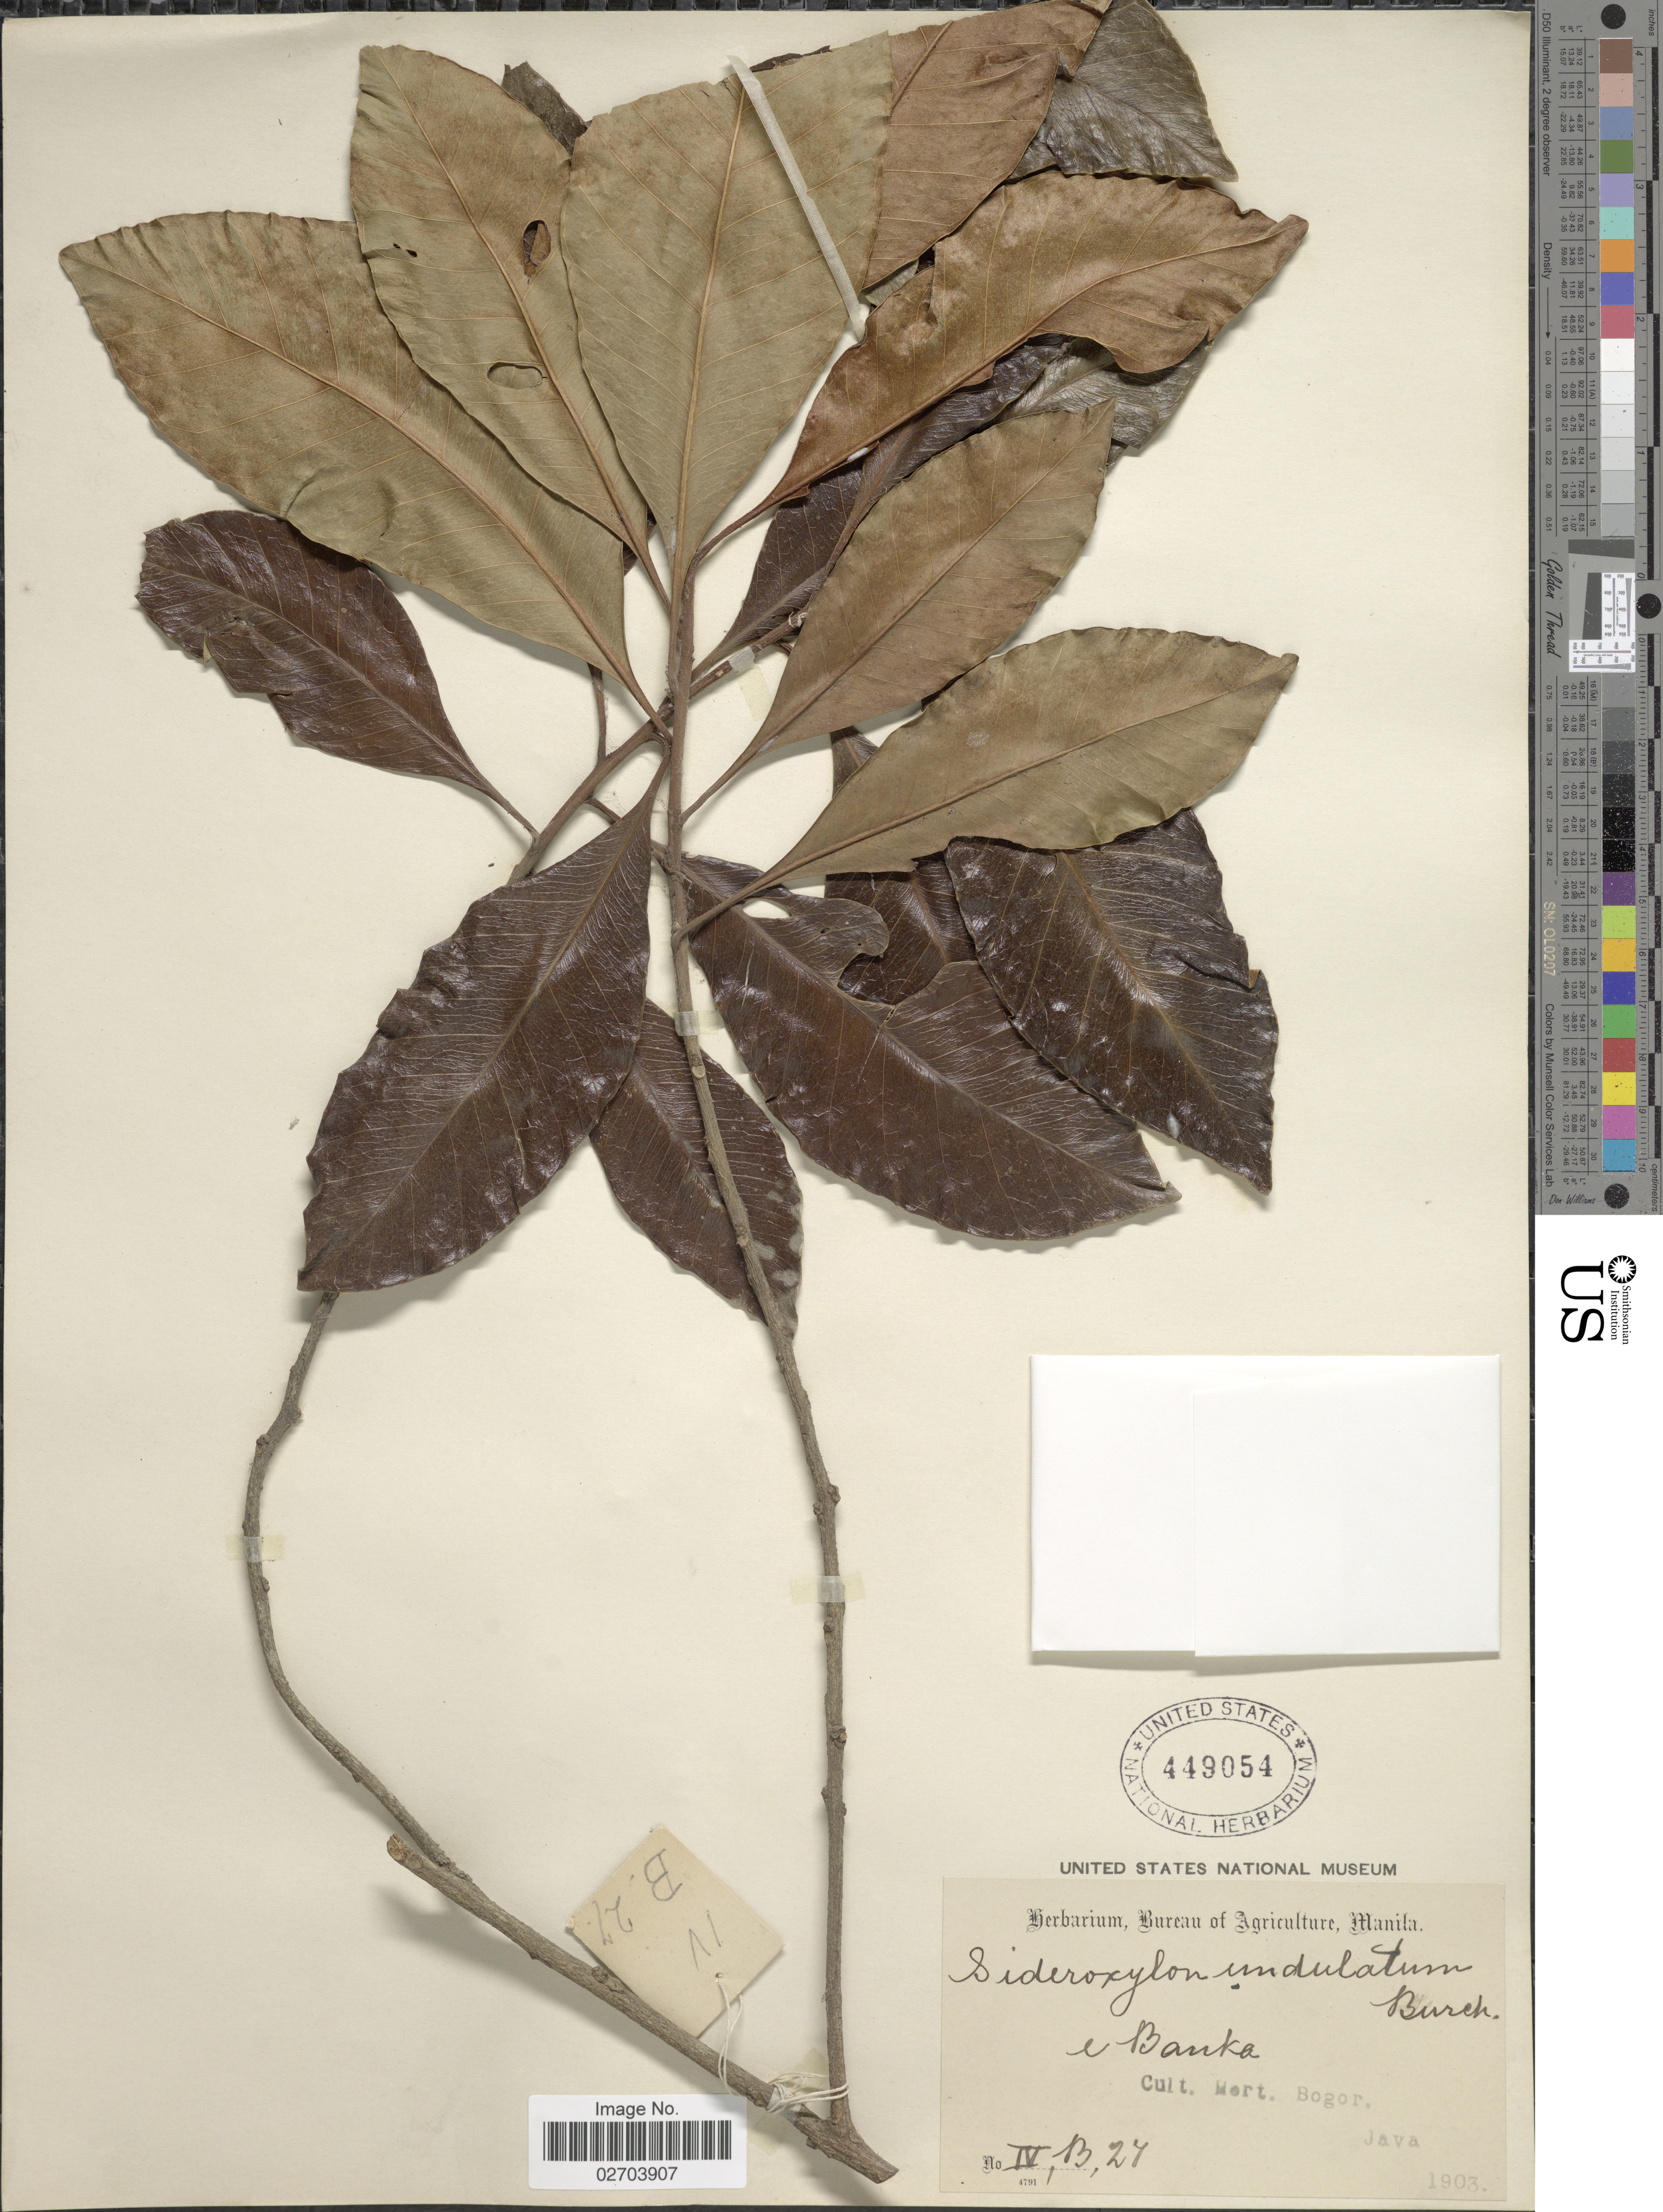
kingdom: Plantae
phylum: Tracheophyta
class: Magnoliopsida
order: Ericales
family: Sapotaceae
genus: Sideroxylon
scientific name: Sideroxylon undulatum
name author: Burck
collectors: ex Herb. Bur. Agric. Manila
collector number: IV, B, 27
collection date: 1903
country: Indonesia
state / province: Java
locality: Cult. Hort. Bogor, Java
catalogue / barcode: US 449054